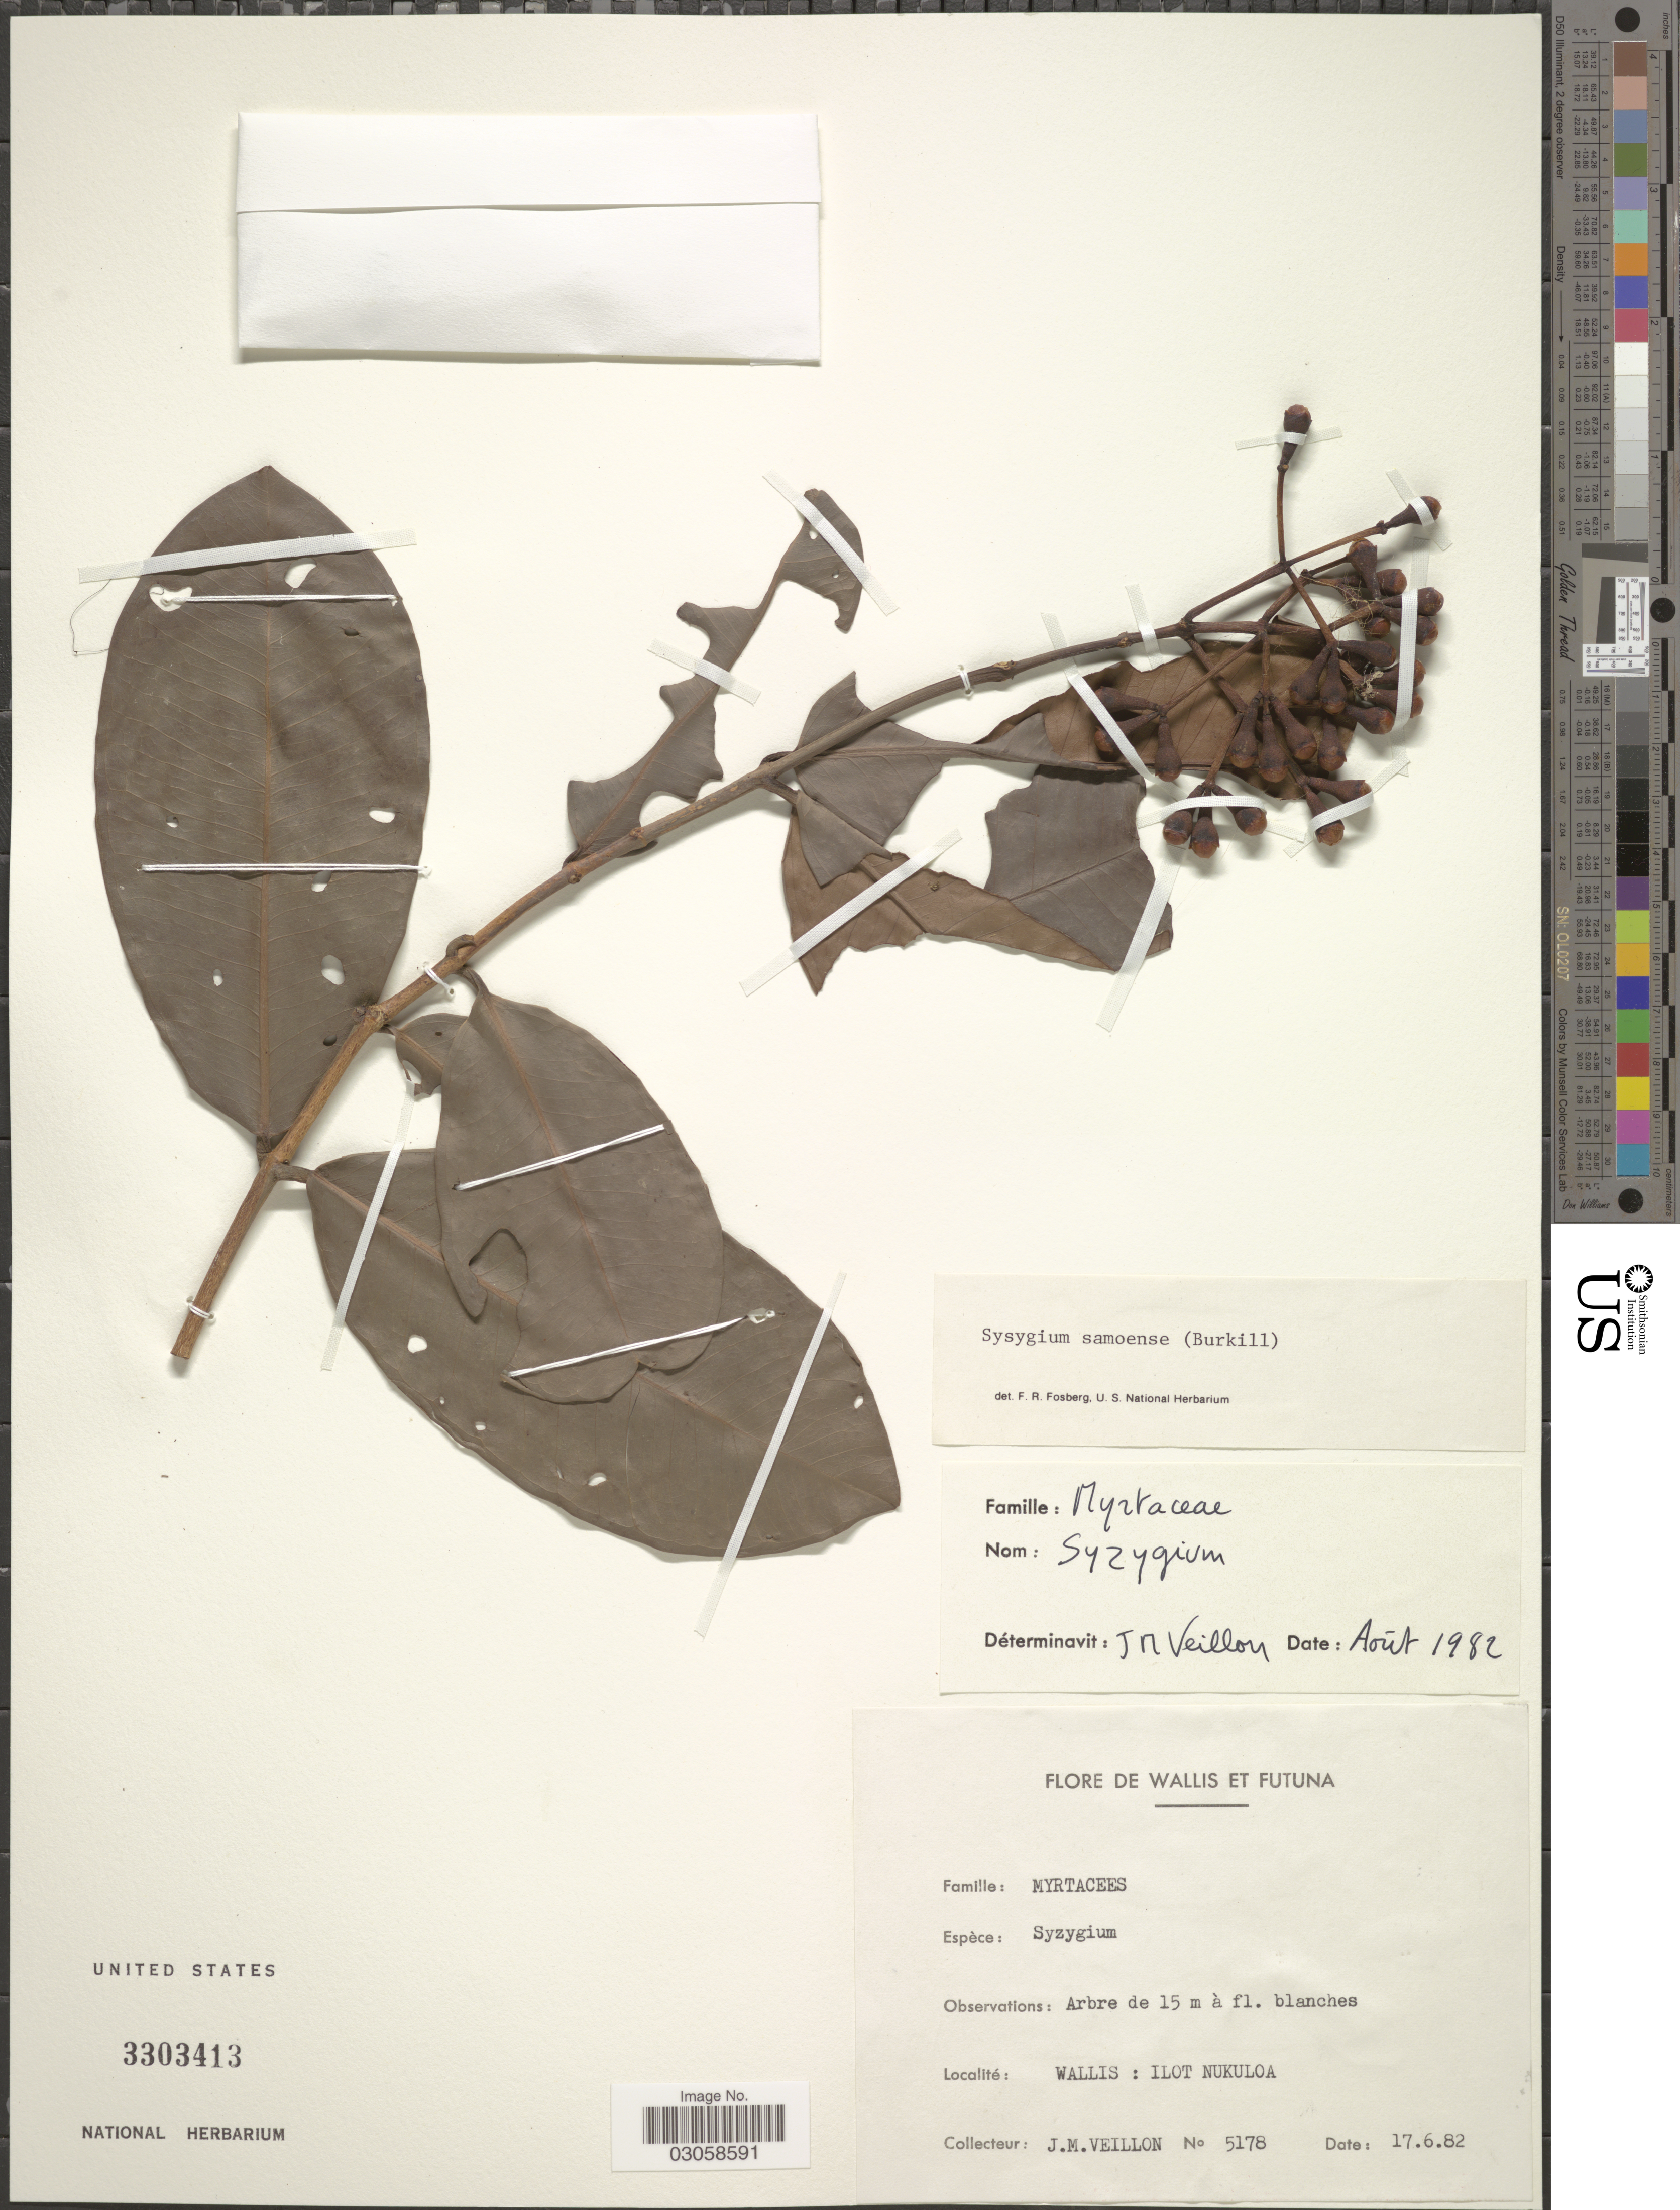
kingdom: Plantae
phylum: Tracheophyta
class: Magnoliopsida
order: Myrtales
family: Myrtaceae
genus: Syzygium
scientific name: Syzygium samoense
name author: (Burk.) Whistler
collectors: J. Veillon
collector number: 5178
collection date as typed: Transcribed d/m/y: 17/6/82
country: Wallis and Futuna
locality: Wallis et Futuna. Wallis: Ilot Nukuloa.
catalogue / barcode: US 3303413